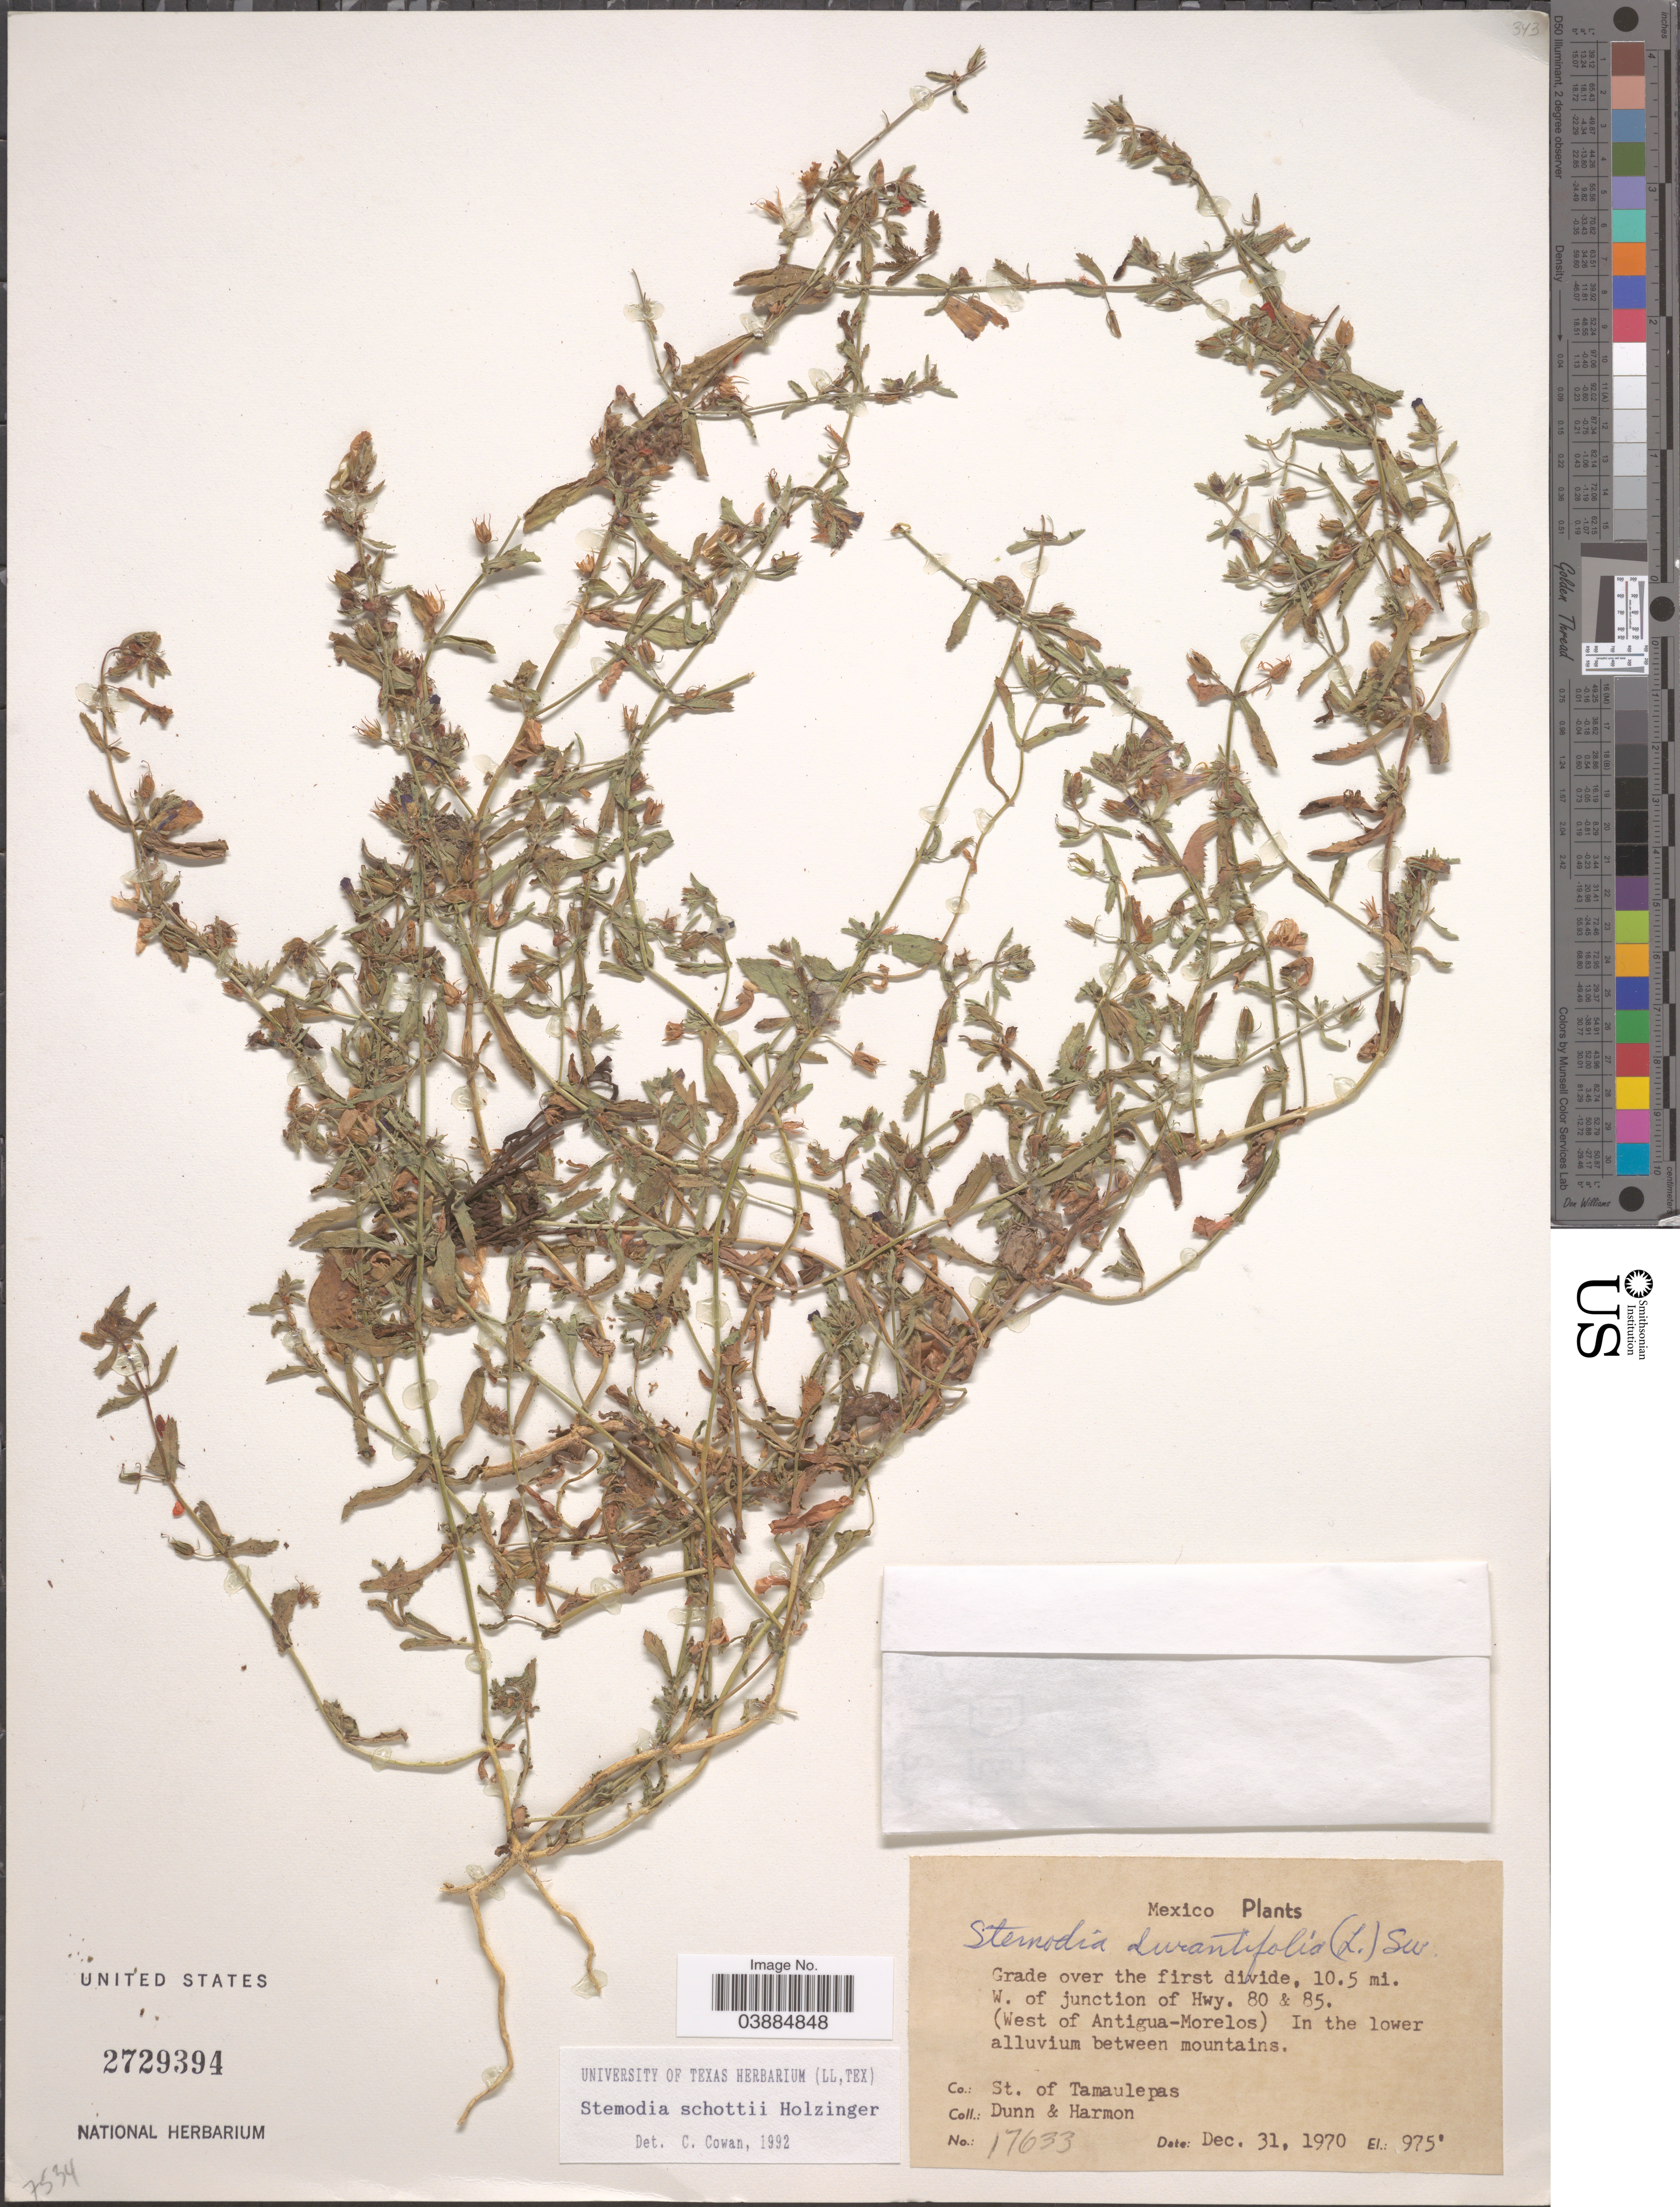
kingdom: Plantae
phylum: Tracheophyta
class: Magnoliopsida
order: Lamiales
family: Plantaginaceae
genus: Stemodia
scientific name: Stemodia schottii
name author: Holz.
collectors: Dunn, -- & -. Harmon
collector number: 17633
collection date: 1970-12-31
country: Mexico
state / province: Tamaulipas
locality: Grade over the first divide, 10.5 mi. W. of junction of Hwy. 80 & 85. (West of Antigua-Morelos). In the lower alluvium between mountains. Co.: St. of Tamaulepas.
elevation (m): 297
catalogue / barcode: US 2729394